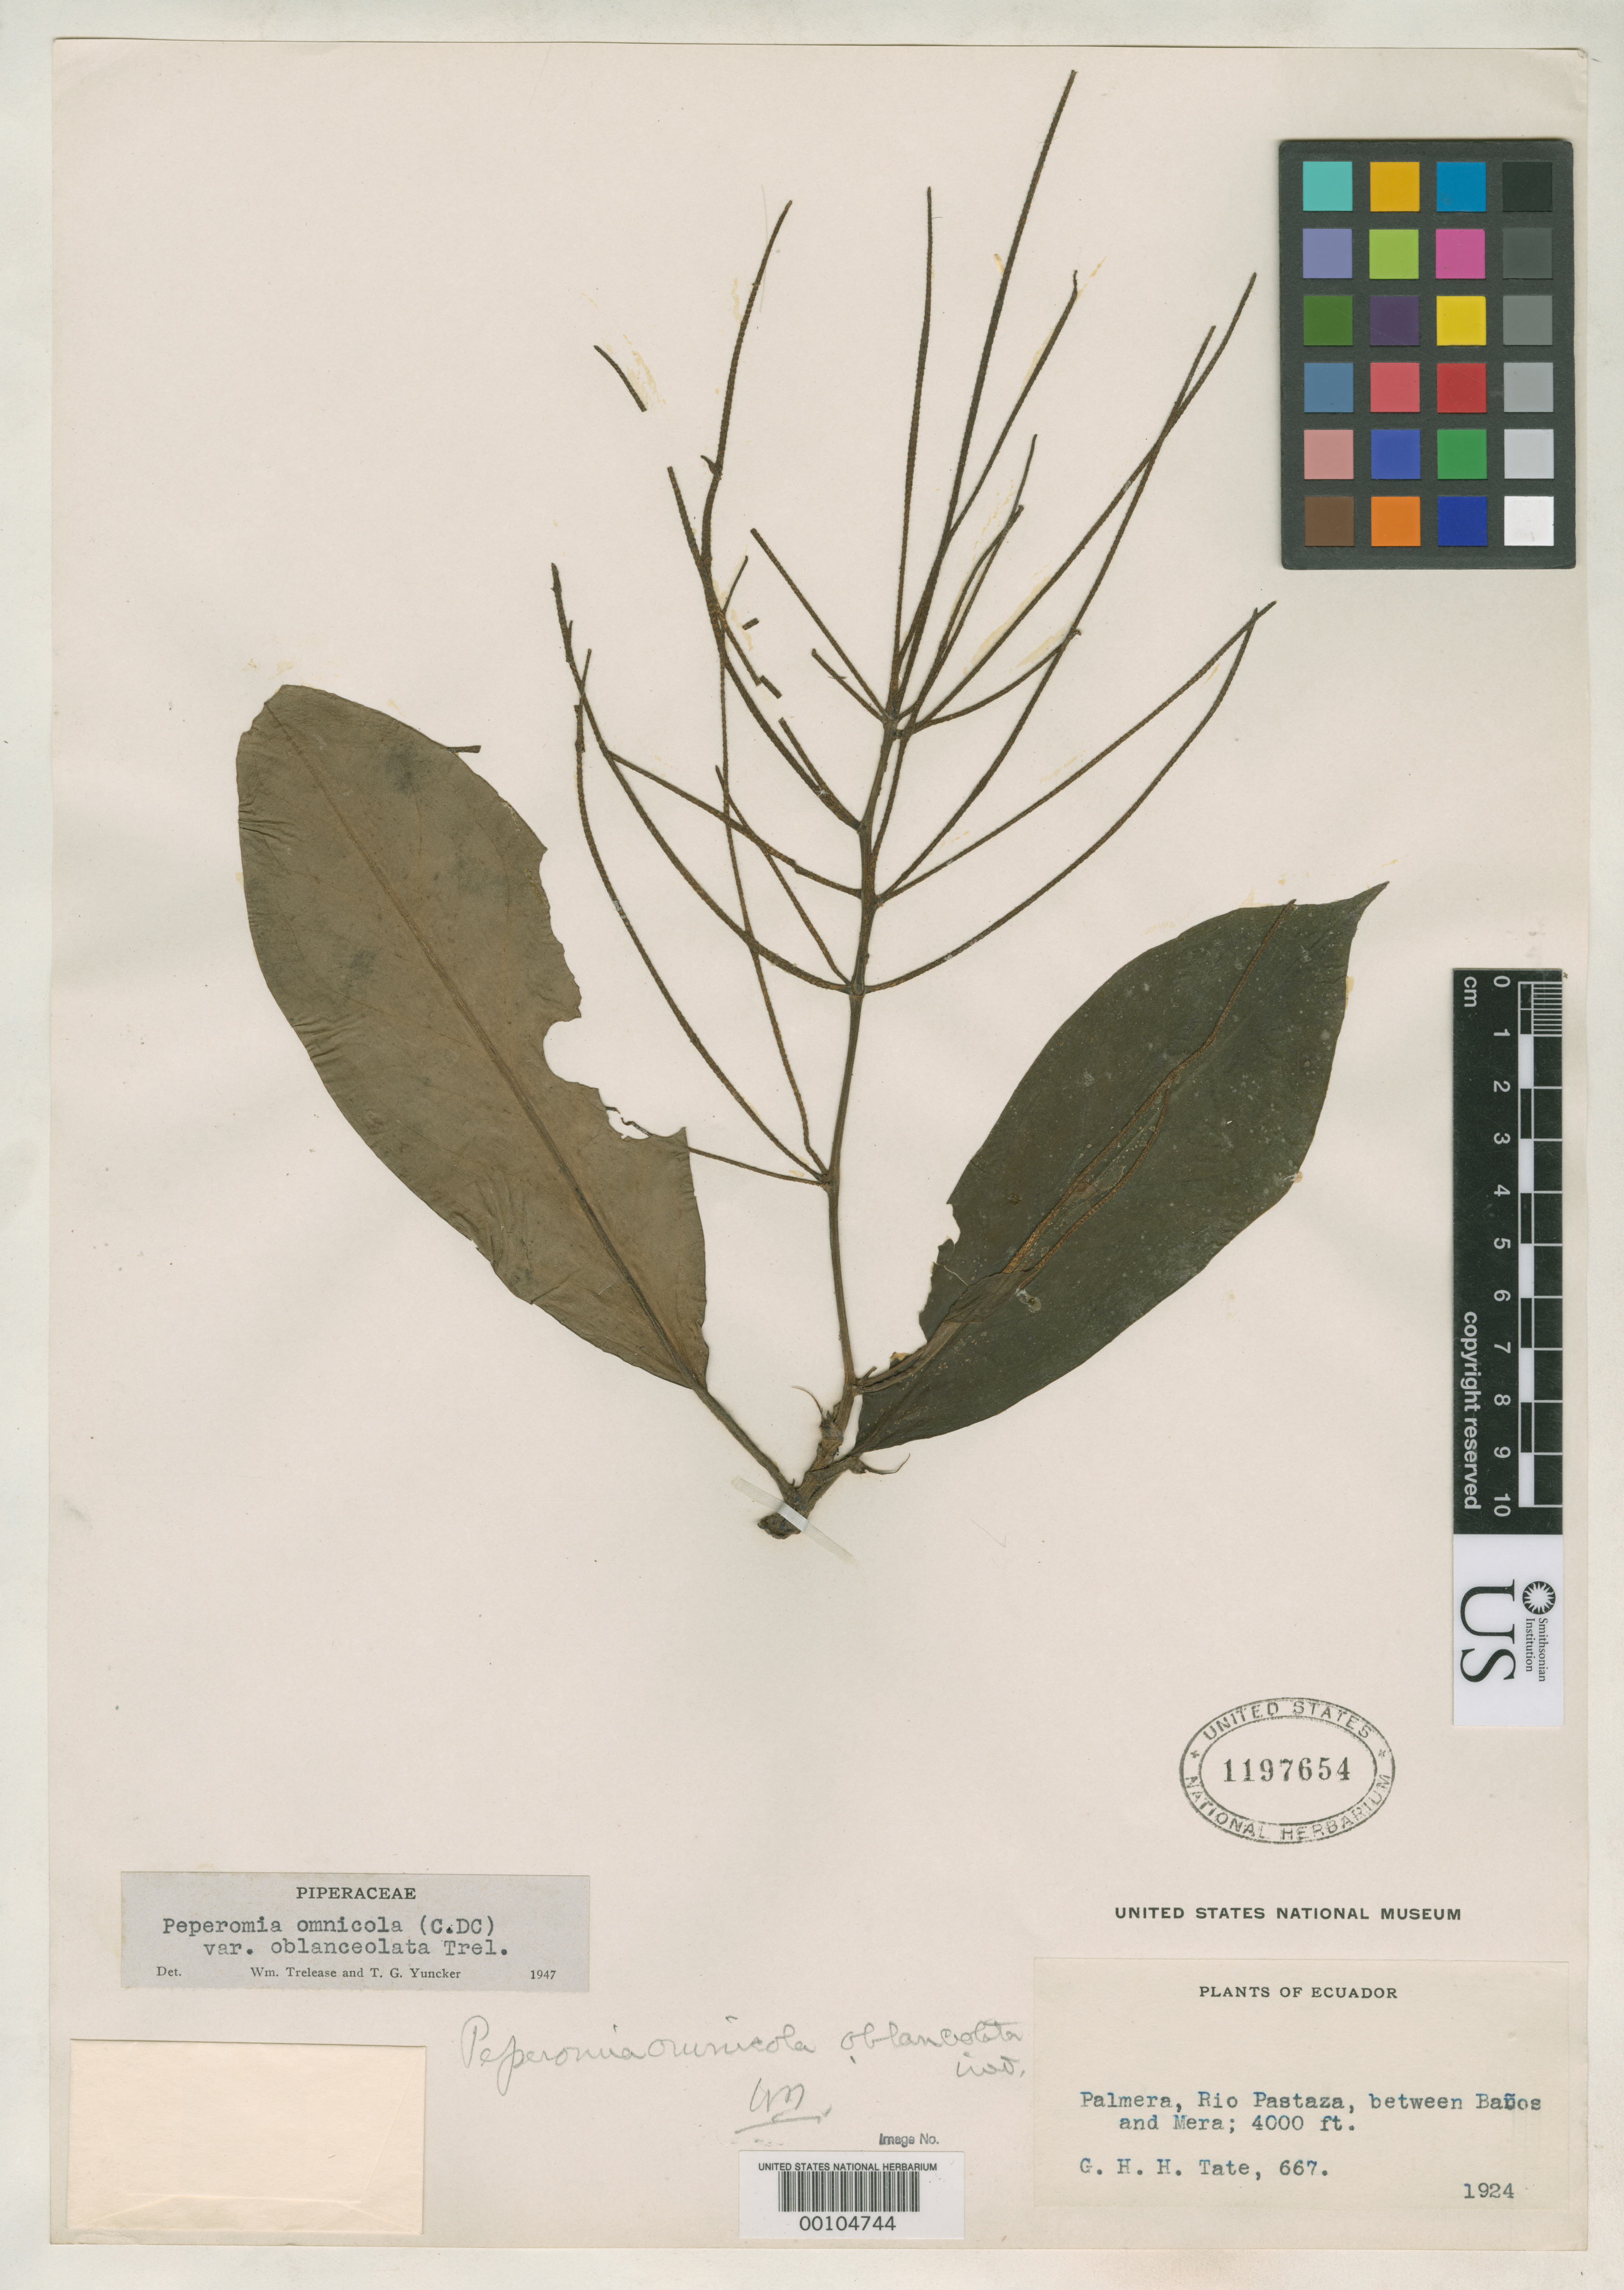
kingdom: Plantae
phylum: Tracheophyta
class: Magnoliopsida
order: Piperales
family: Piperaceae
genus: Peperomia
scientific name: Peperomia omnicola var. oblanceolata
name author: Trel.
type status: Holotype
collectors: G. H. H.Tate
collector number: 667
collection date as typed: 1924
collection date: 1924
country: Ecuador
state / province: Tungurahua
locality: Palmera, Rio Pastaza, between Banos and Mera.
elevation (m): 1200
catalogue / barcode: US 1197654